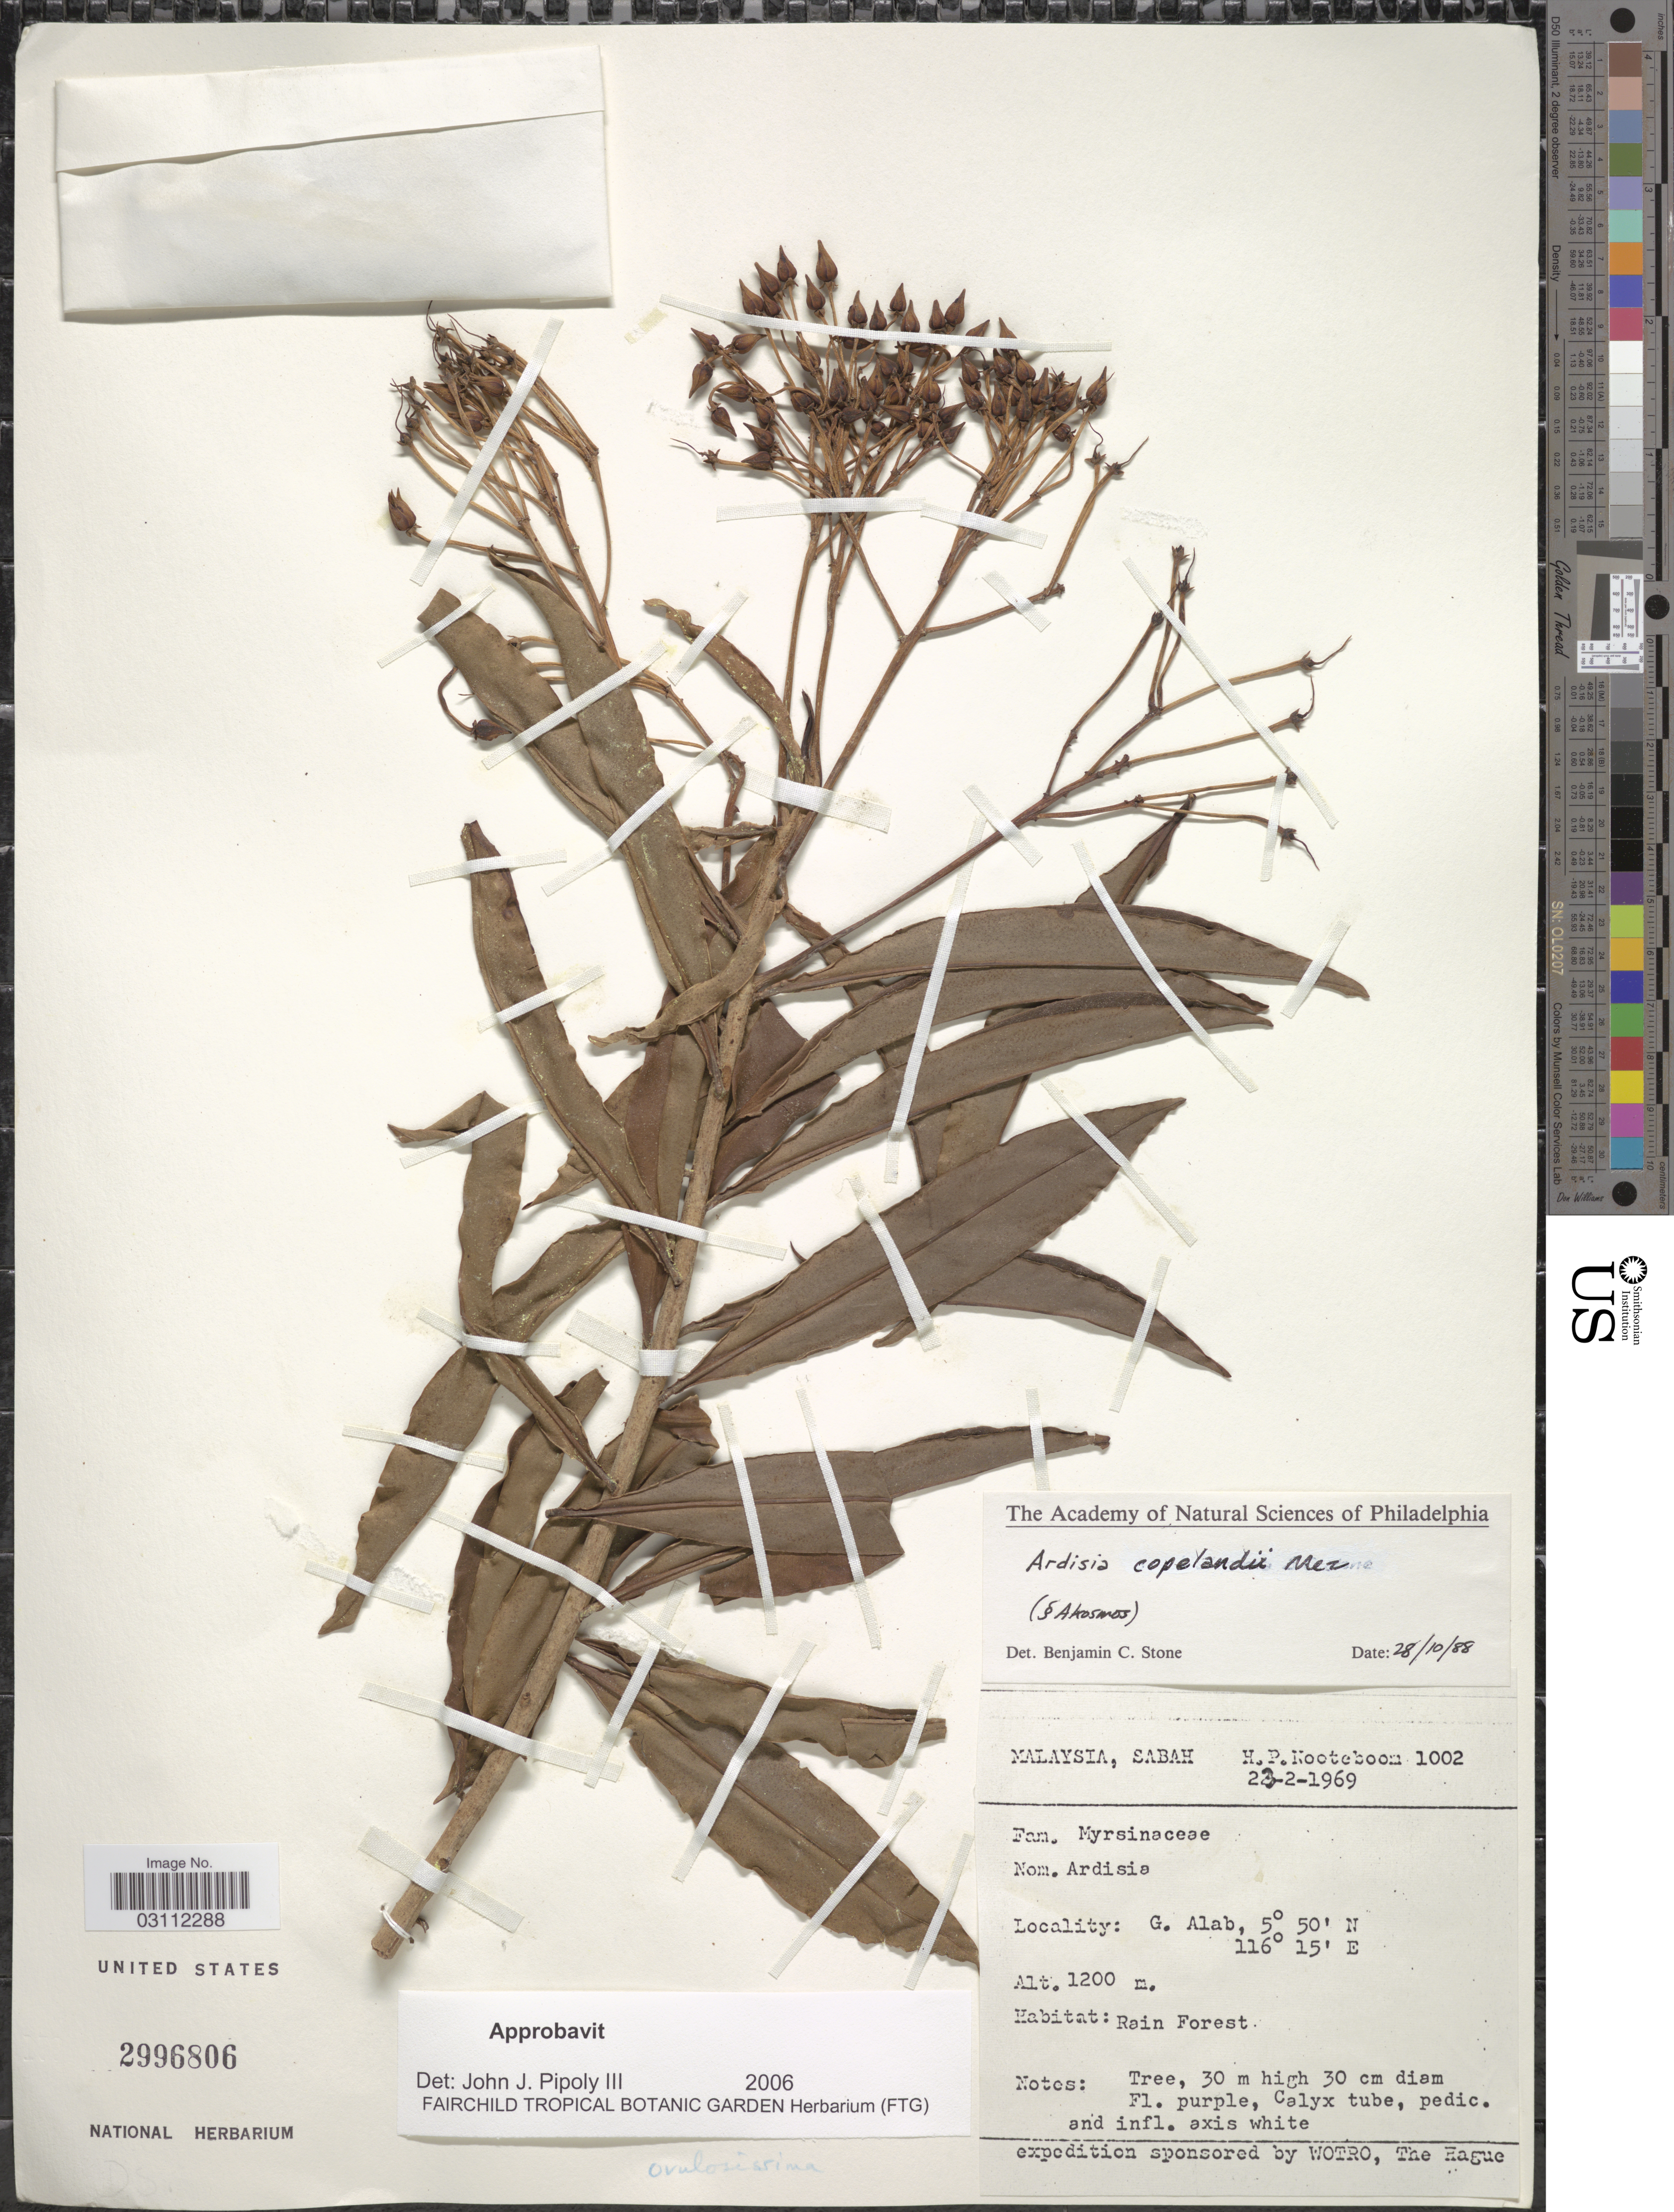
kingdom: Plantae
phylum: Tracheophyta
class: Magnoliopsida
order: Ericales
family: Primulaceae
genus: Ardisia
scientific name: Ardisia copelandii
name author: Mez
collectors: H. P. Nooteboom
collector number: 1002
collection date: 1969-02-23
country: Malaysia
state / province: Sabah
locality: G. Alab.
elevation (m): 1200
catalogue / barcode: US 2996806